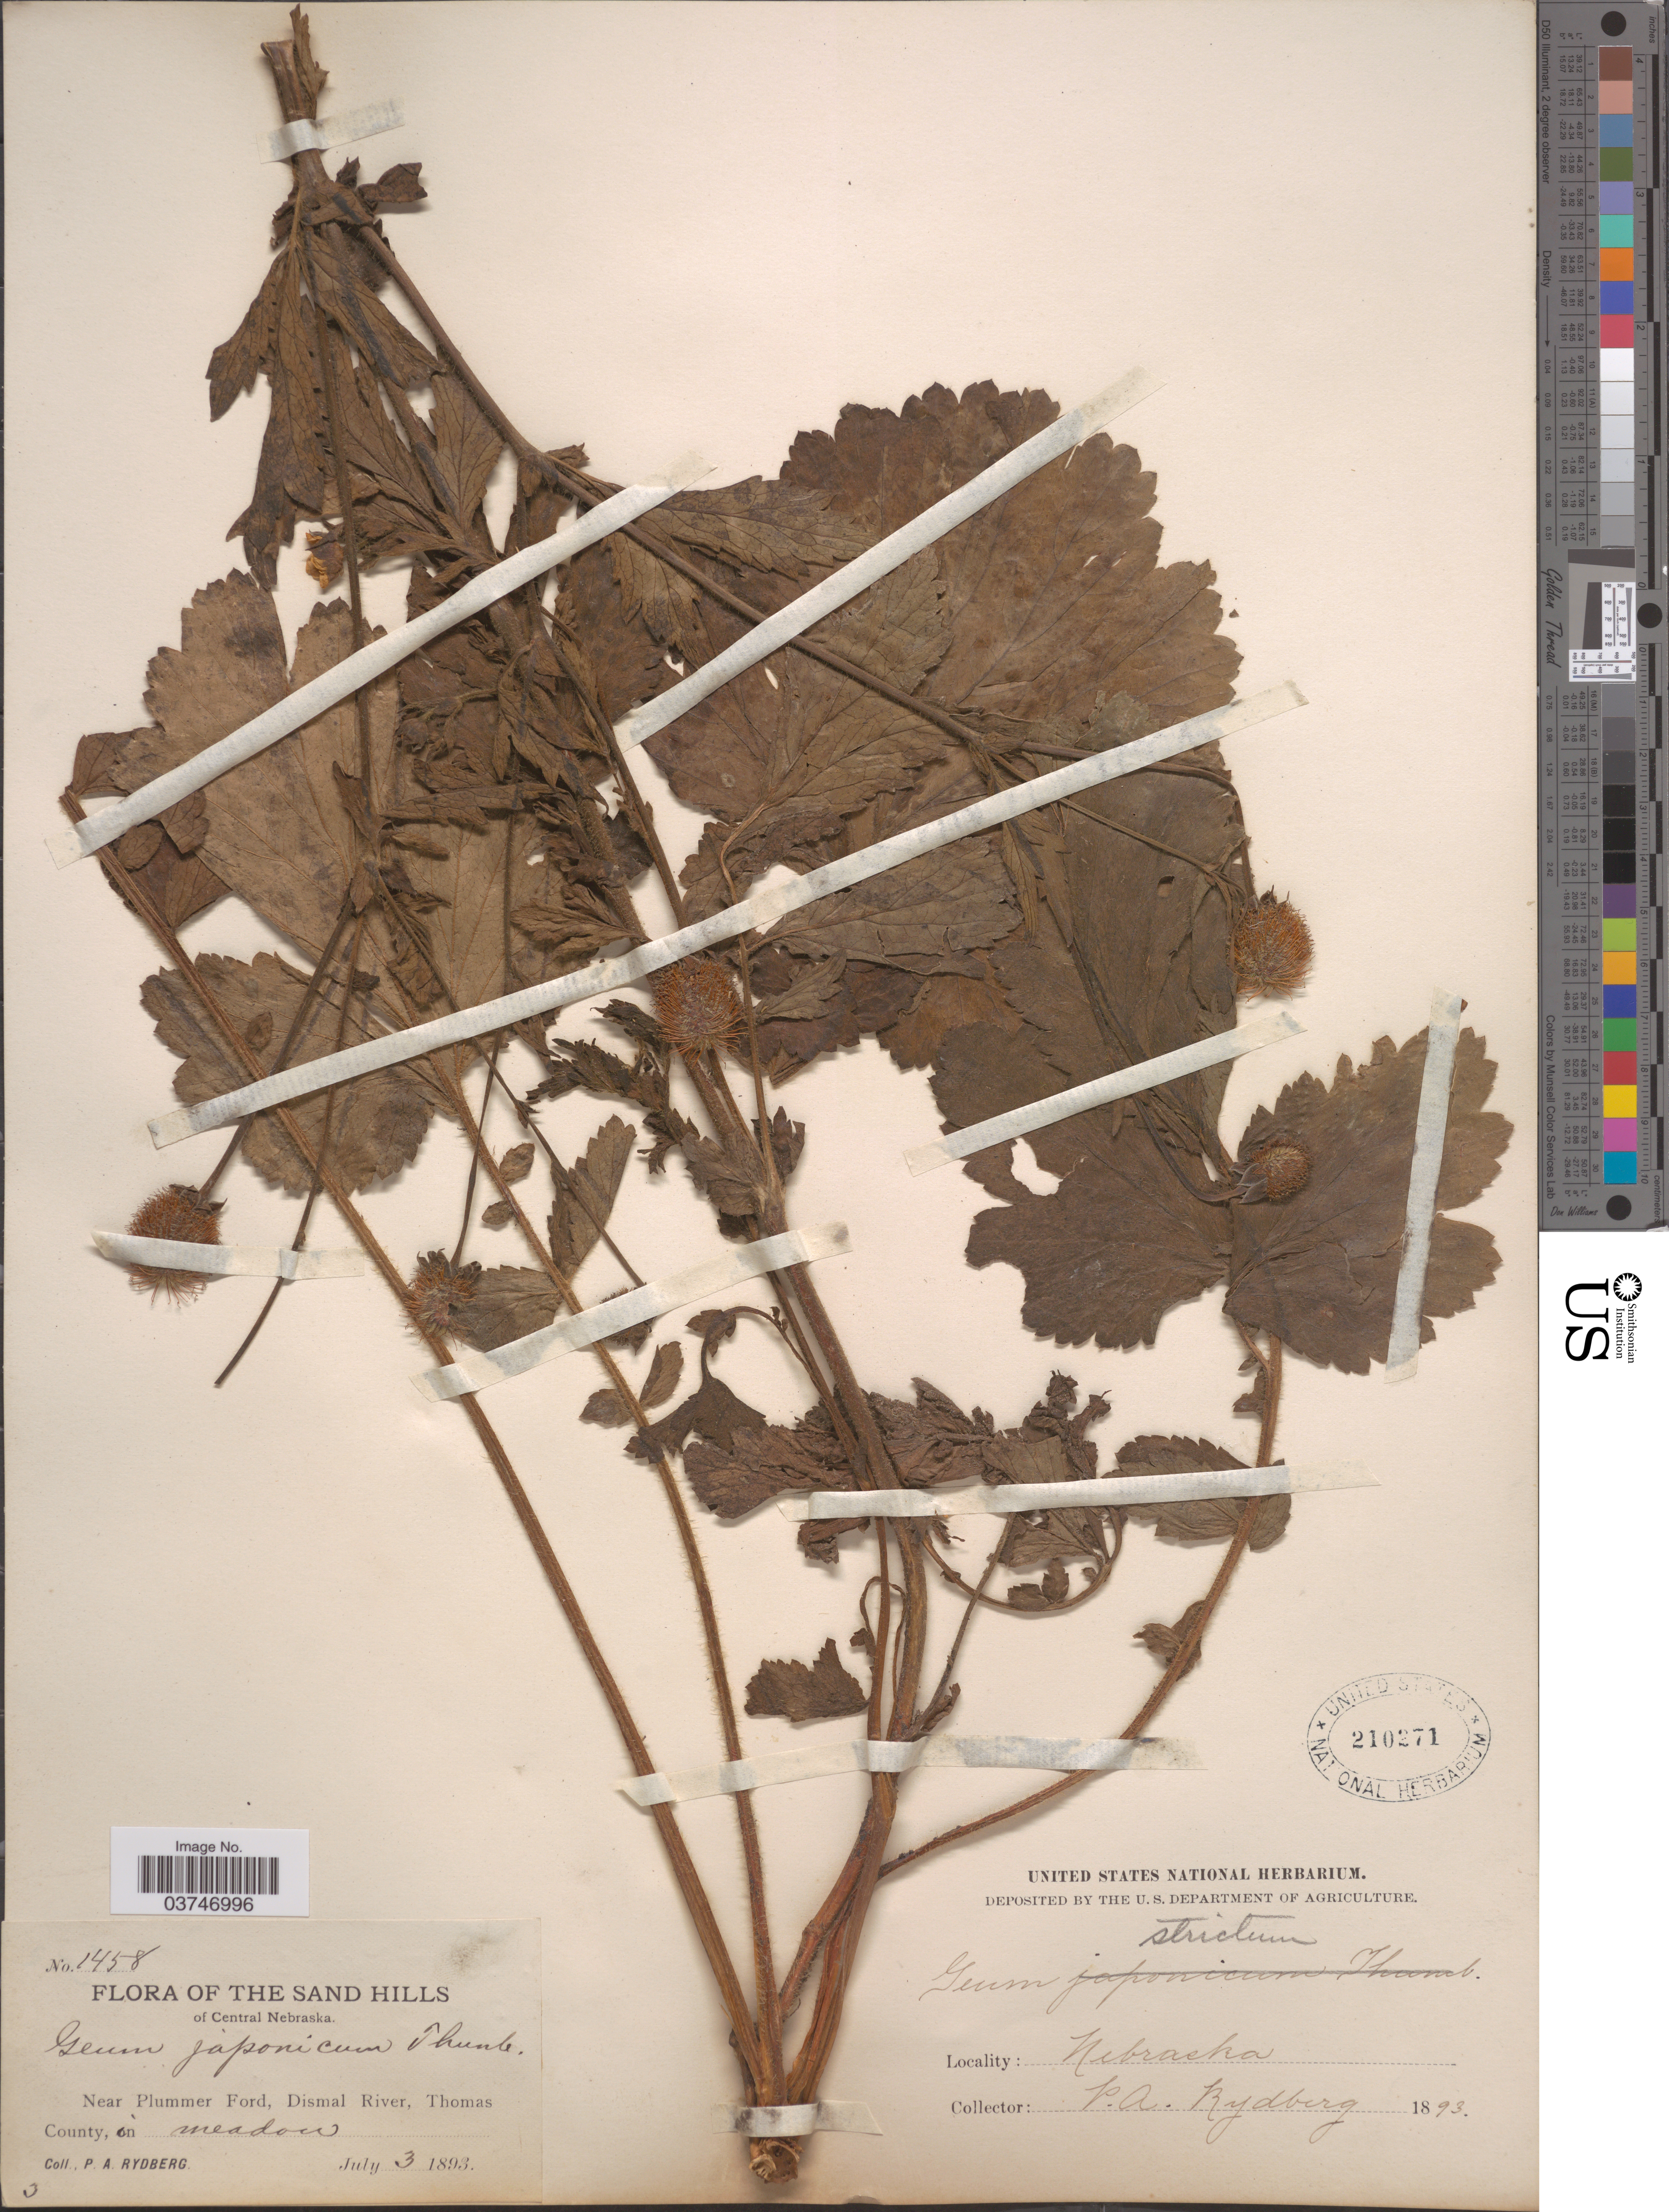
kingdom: Plantae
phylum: Tracheophyta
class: Magnoliopsida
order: Rosales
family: Rosaceae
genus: Geum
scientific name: Geum aleppicum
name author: Jacq.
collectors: P. A. Rydberg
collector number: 1458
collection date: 1893-07-03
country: United States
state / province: Nebraska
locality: Sand Hills of Central Nebraska. Near Plummer Ford, Dismal River, Thomas County.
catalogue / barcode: US 210271